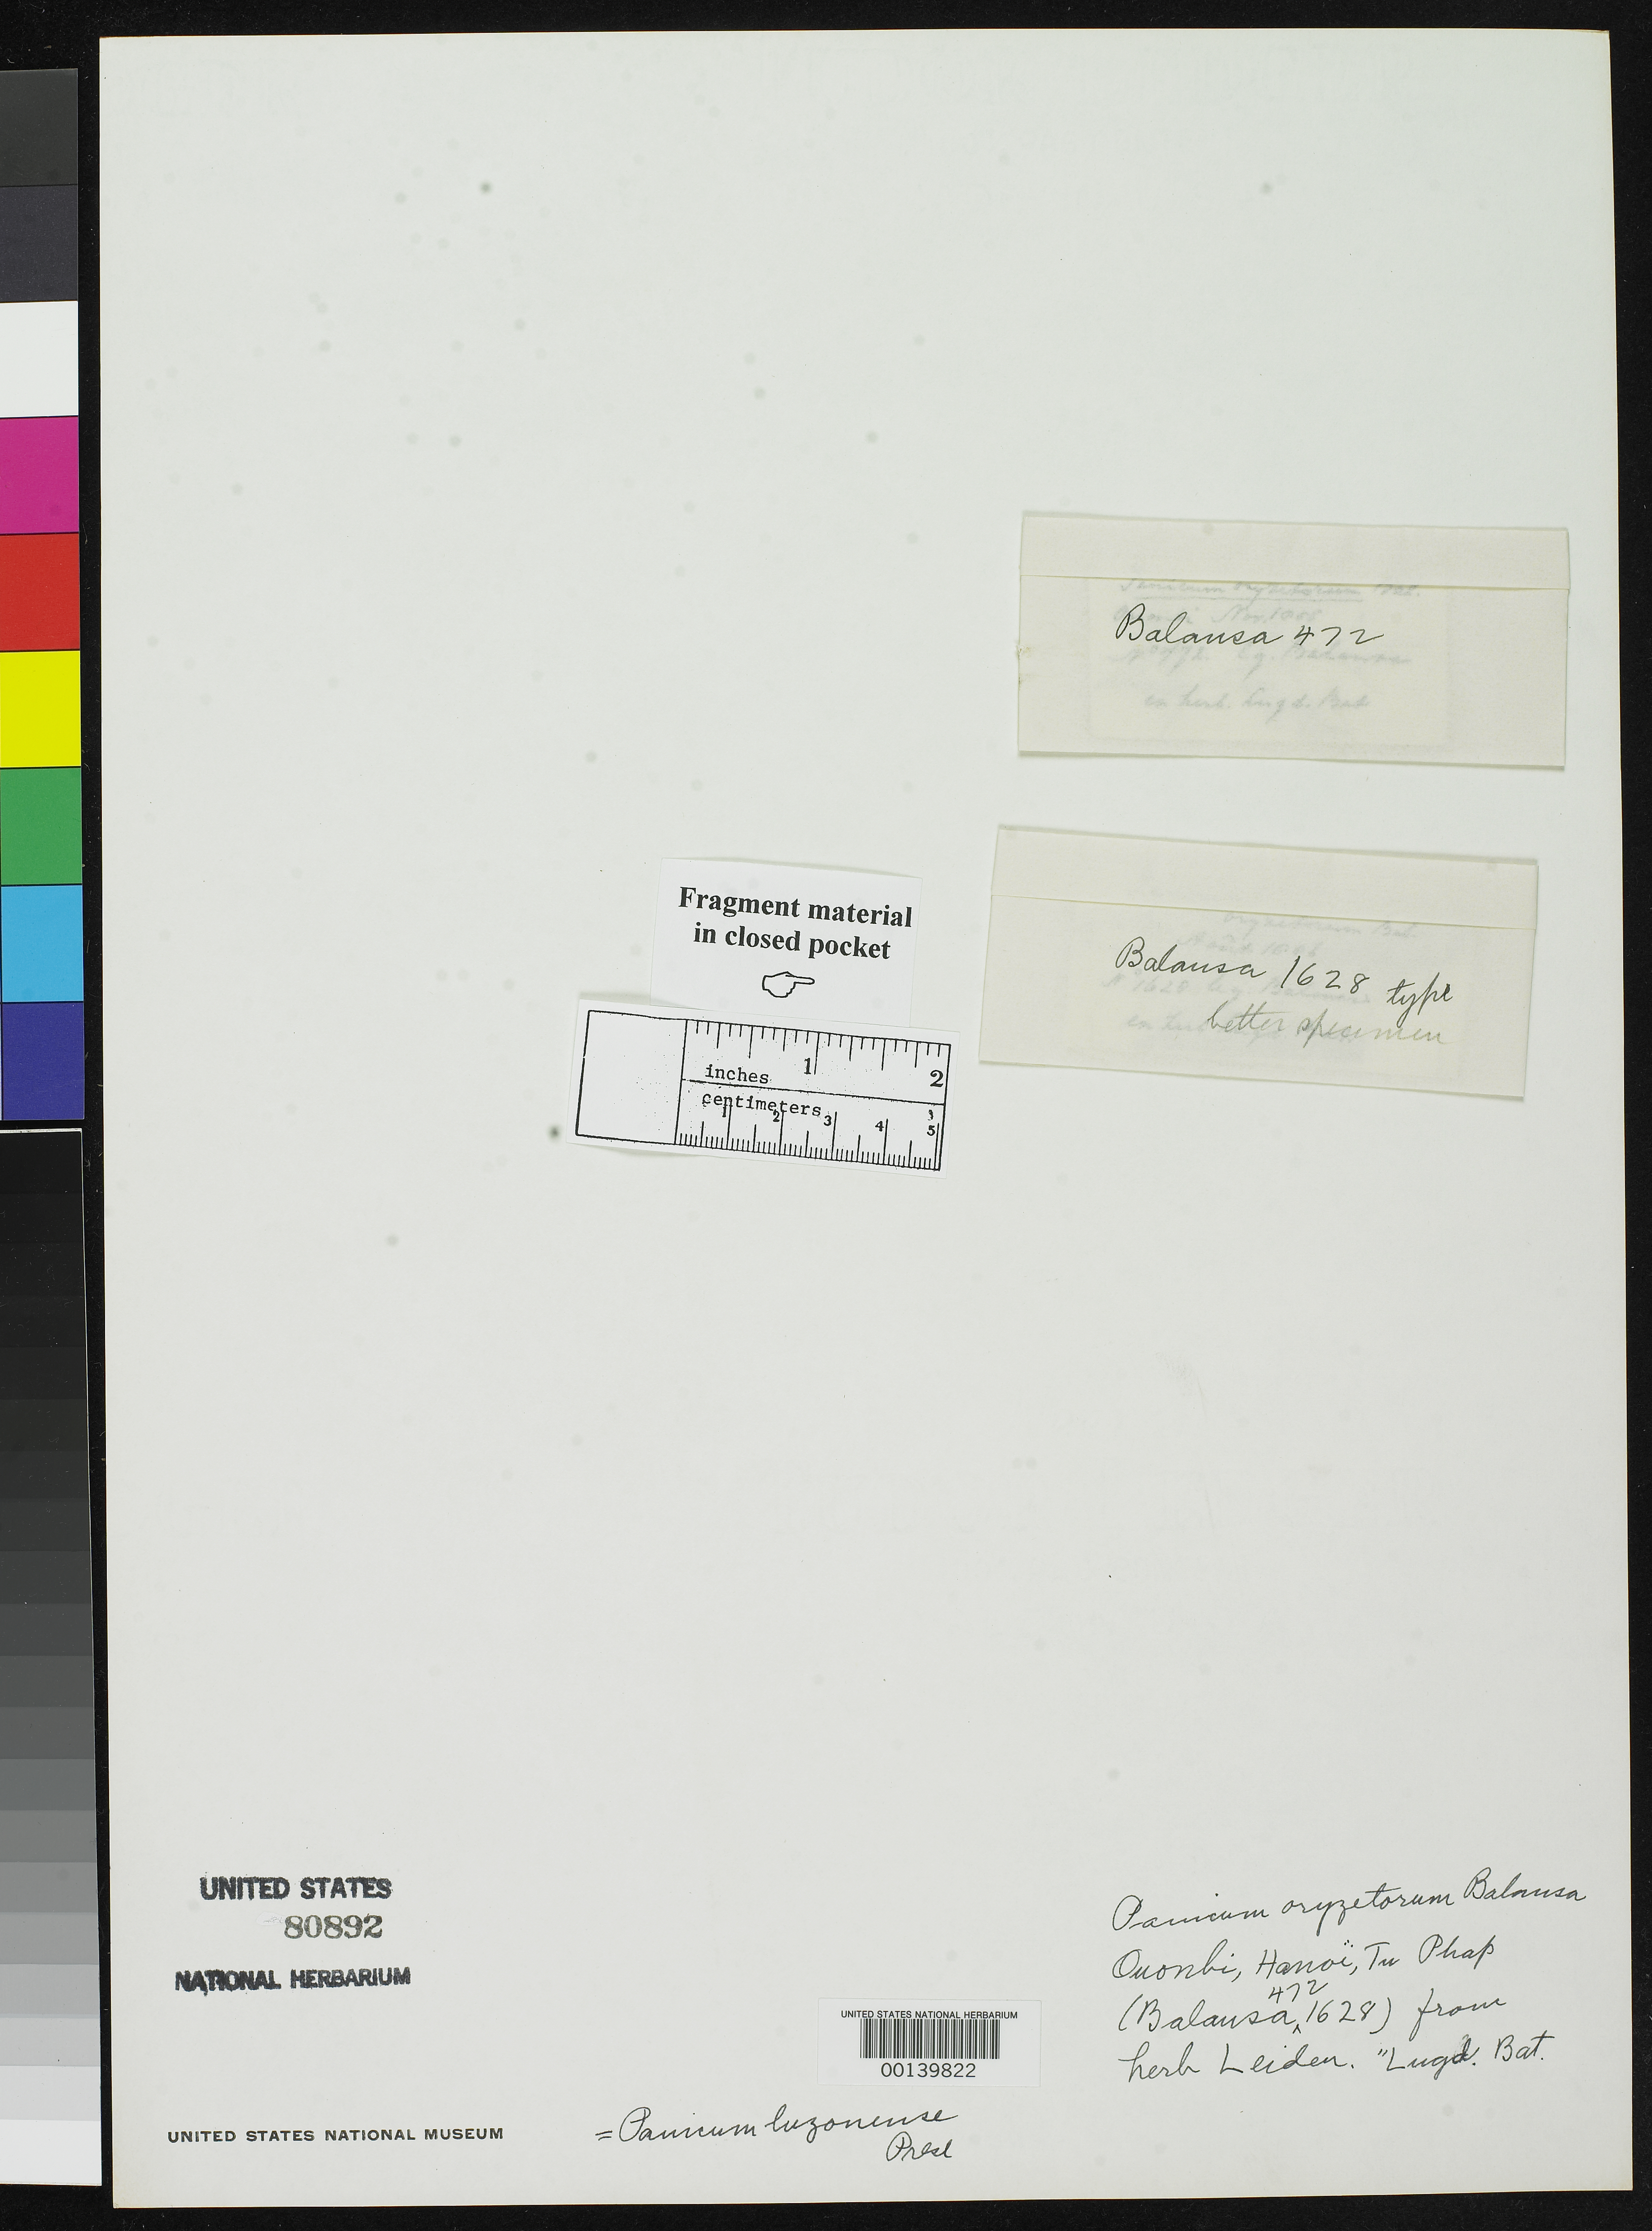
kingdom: Plantae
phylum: Tracheophyta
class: Liliopsida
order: Poales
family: Poaceae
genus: Panicum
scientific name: Panicum oryzetorum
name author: Balansa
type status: Isosyntype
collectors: B. Balansa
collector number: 1628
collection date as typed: Aug 1886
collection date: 1886-08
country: Vietnam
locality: Hanoi, Tu Phap.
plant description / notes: Fragmentary material of (lectotype?) type specimen ex herb. Leiden.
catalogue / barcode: US 80892